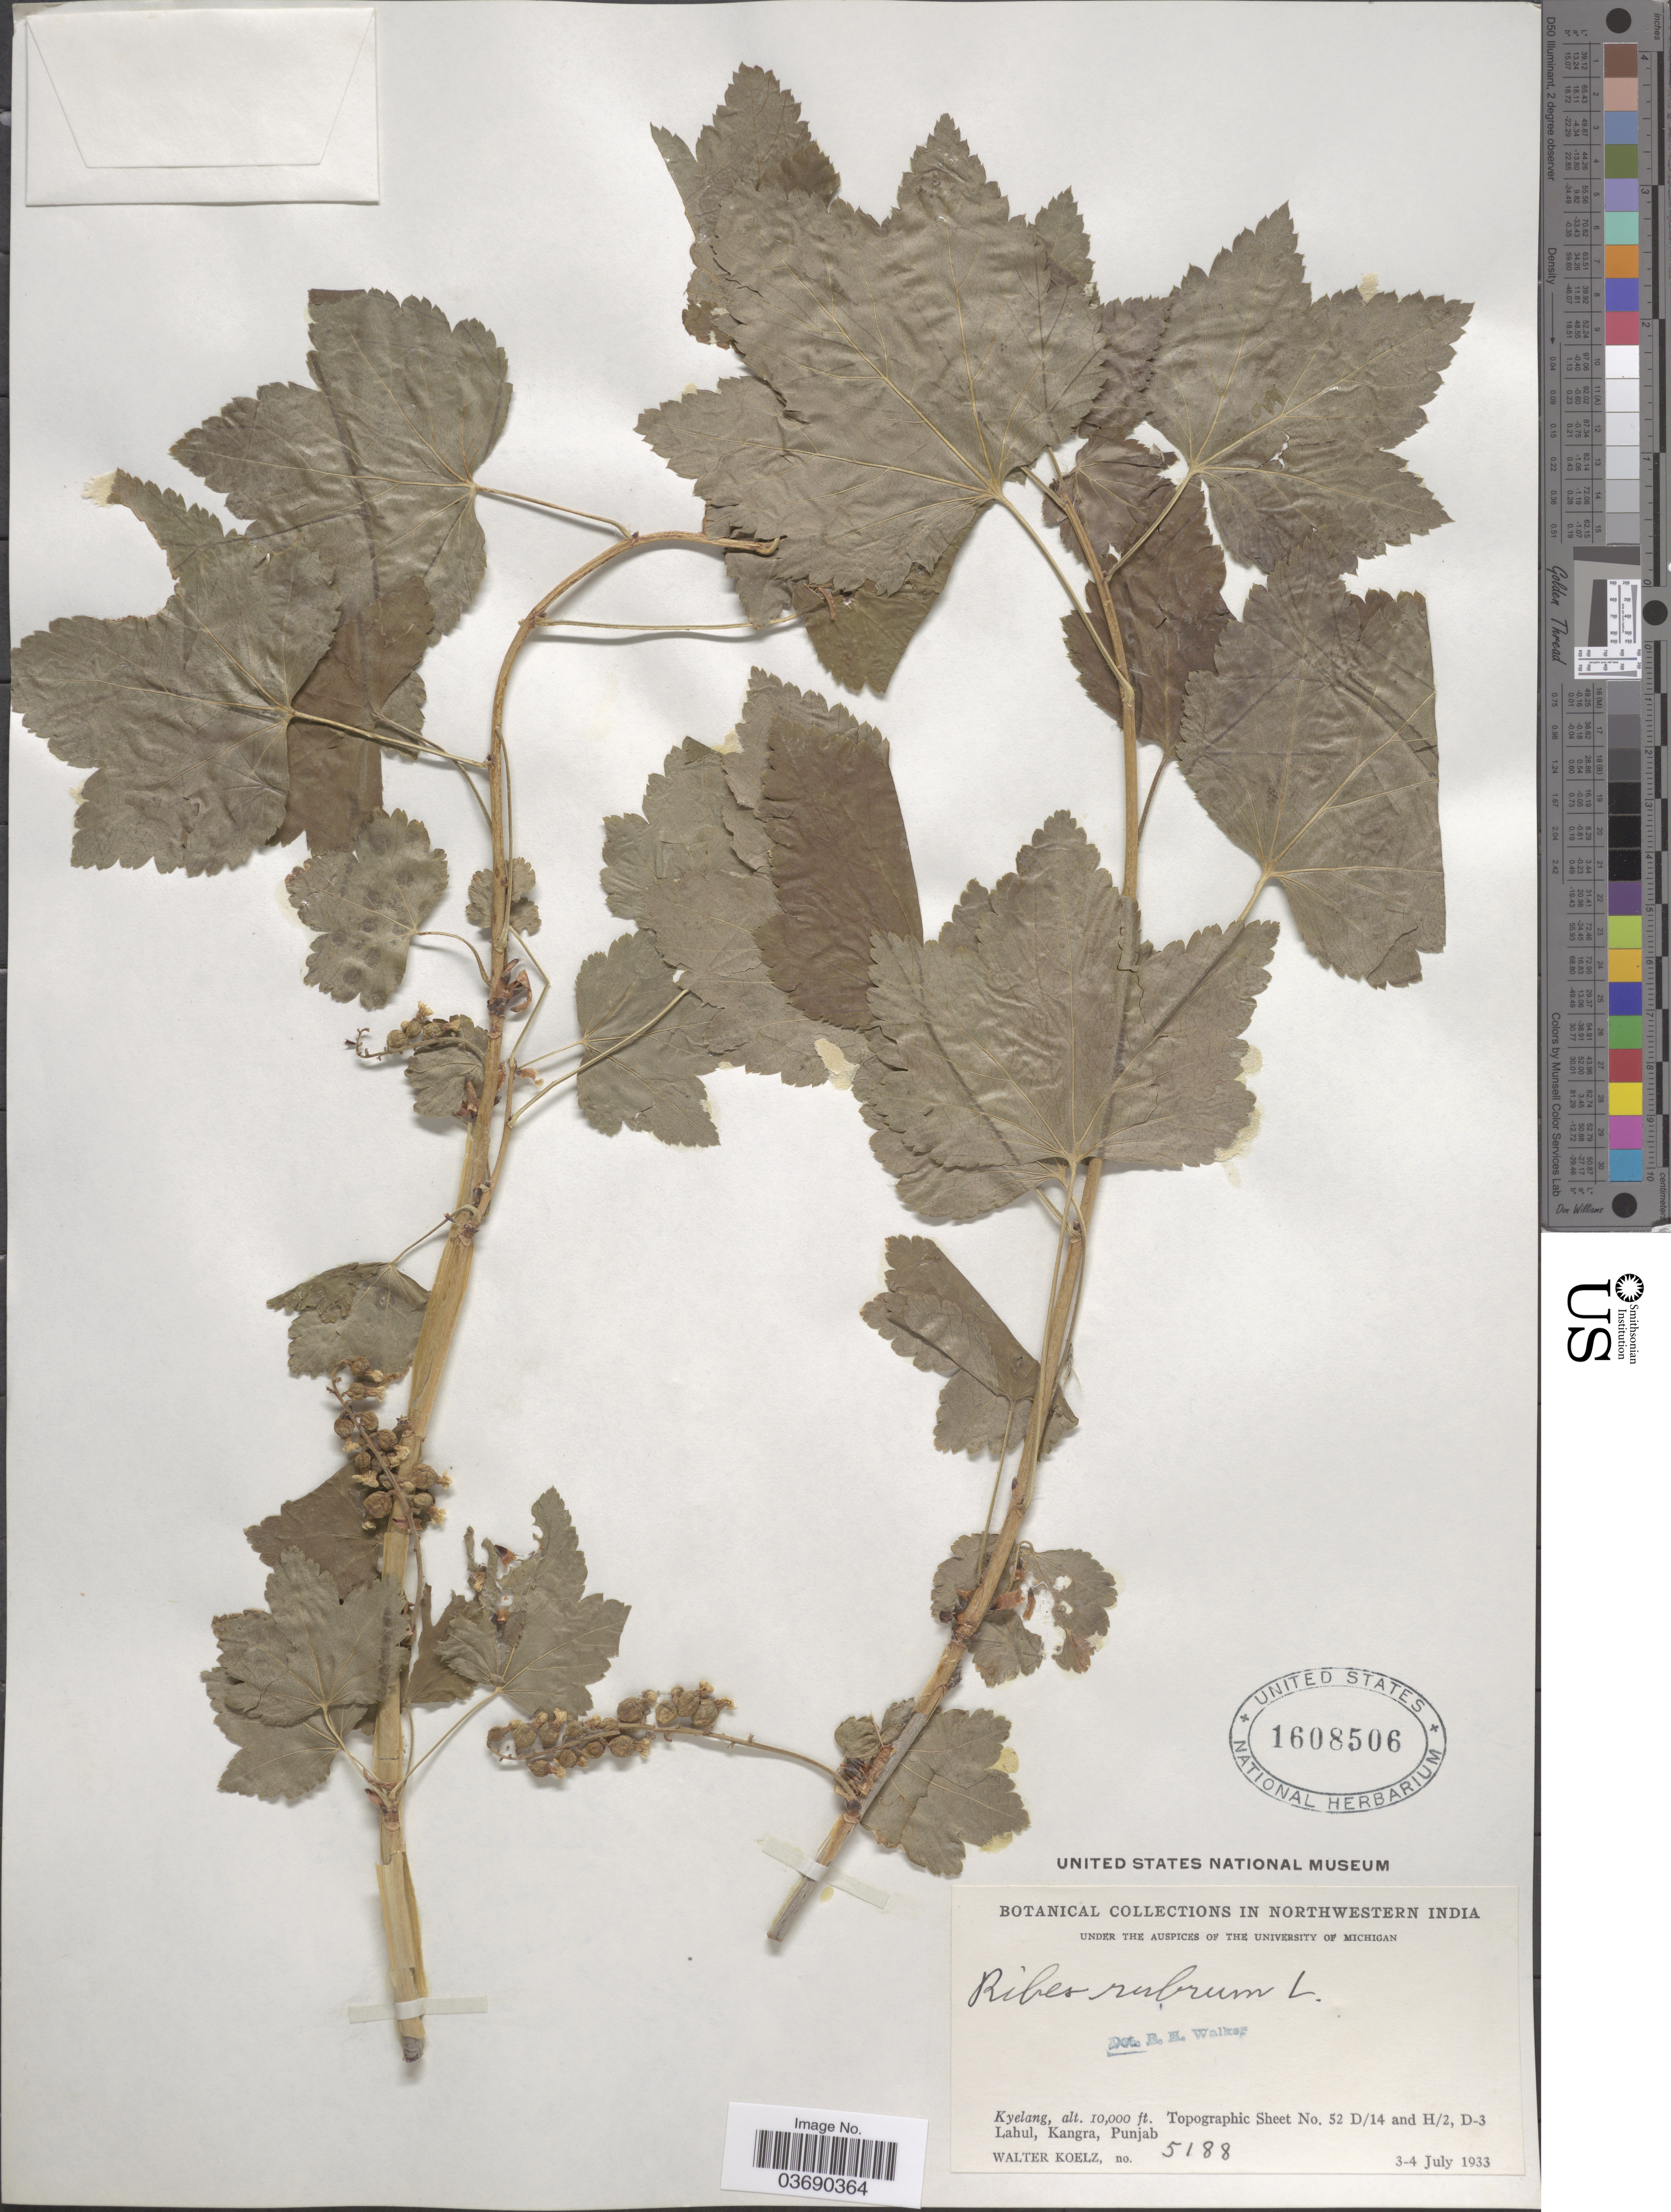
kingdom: Plantae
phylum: Tracheophyta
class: Magnoliopsida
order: Saxifragales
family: Grossulariaceae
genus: Ribes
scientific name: Ribes rubrum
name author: L.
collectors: W. N. Koelz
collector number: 5188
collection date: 1933-07-03/1933-07-04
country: India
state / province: Punjab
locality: Northwestern India. Kyelang. Topographic Sheet No. 52 D/14 and H/2, D-3. Lahul, Kangra.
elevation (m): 3048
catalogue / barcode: US 1608506